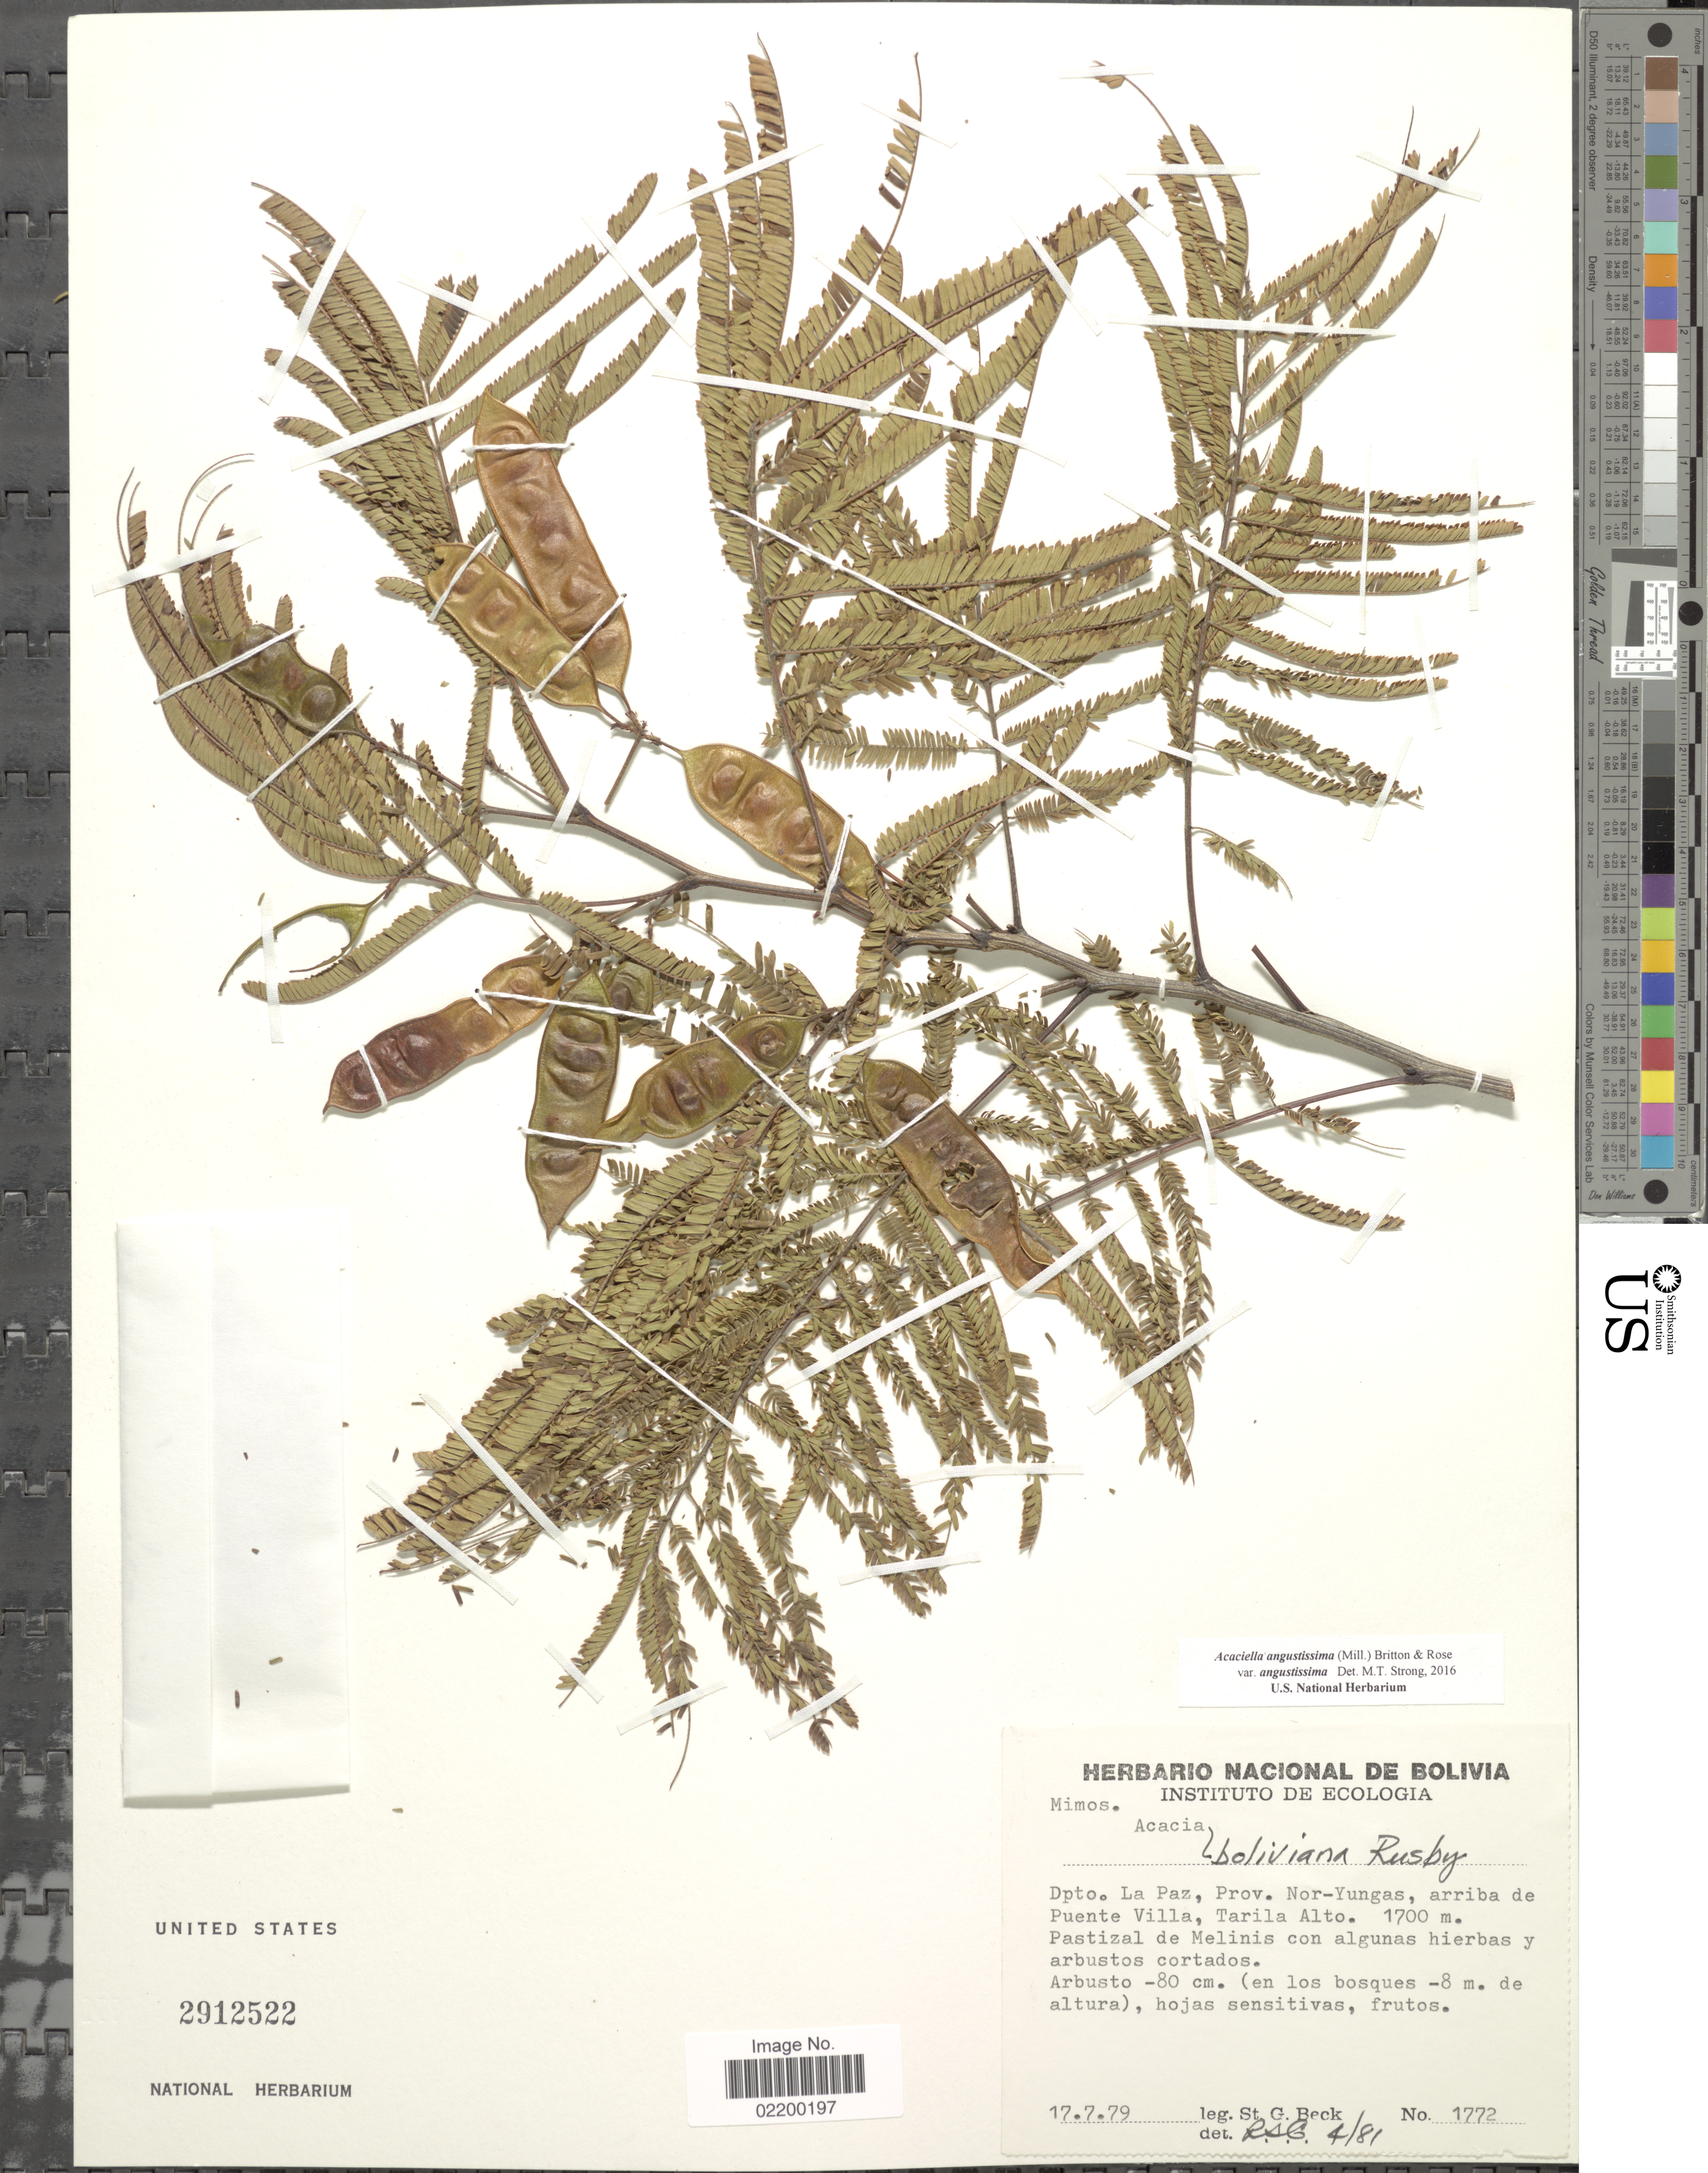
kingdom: Plantae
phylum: Tracheophyta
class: Magnoliopsida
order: Fabales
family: Fabaceae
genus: Acaciella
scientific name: Acaciella angustissima var. angustissima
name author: (Mill.) Britton & Rose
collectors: S. G. Beck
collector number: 1772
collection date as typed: Transcribed d/m/y: 17/7/79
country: Bolivia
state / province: La Paz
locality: Dpto. La Paz. Prov. Nor-Yungas, arriba de Puente Villa, Tarila.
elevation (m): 1700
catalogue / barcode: US 2912522